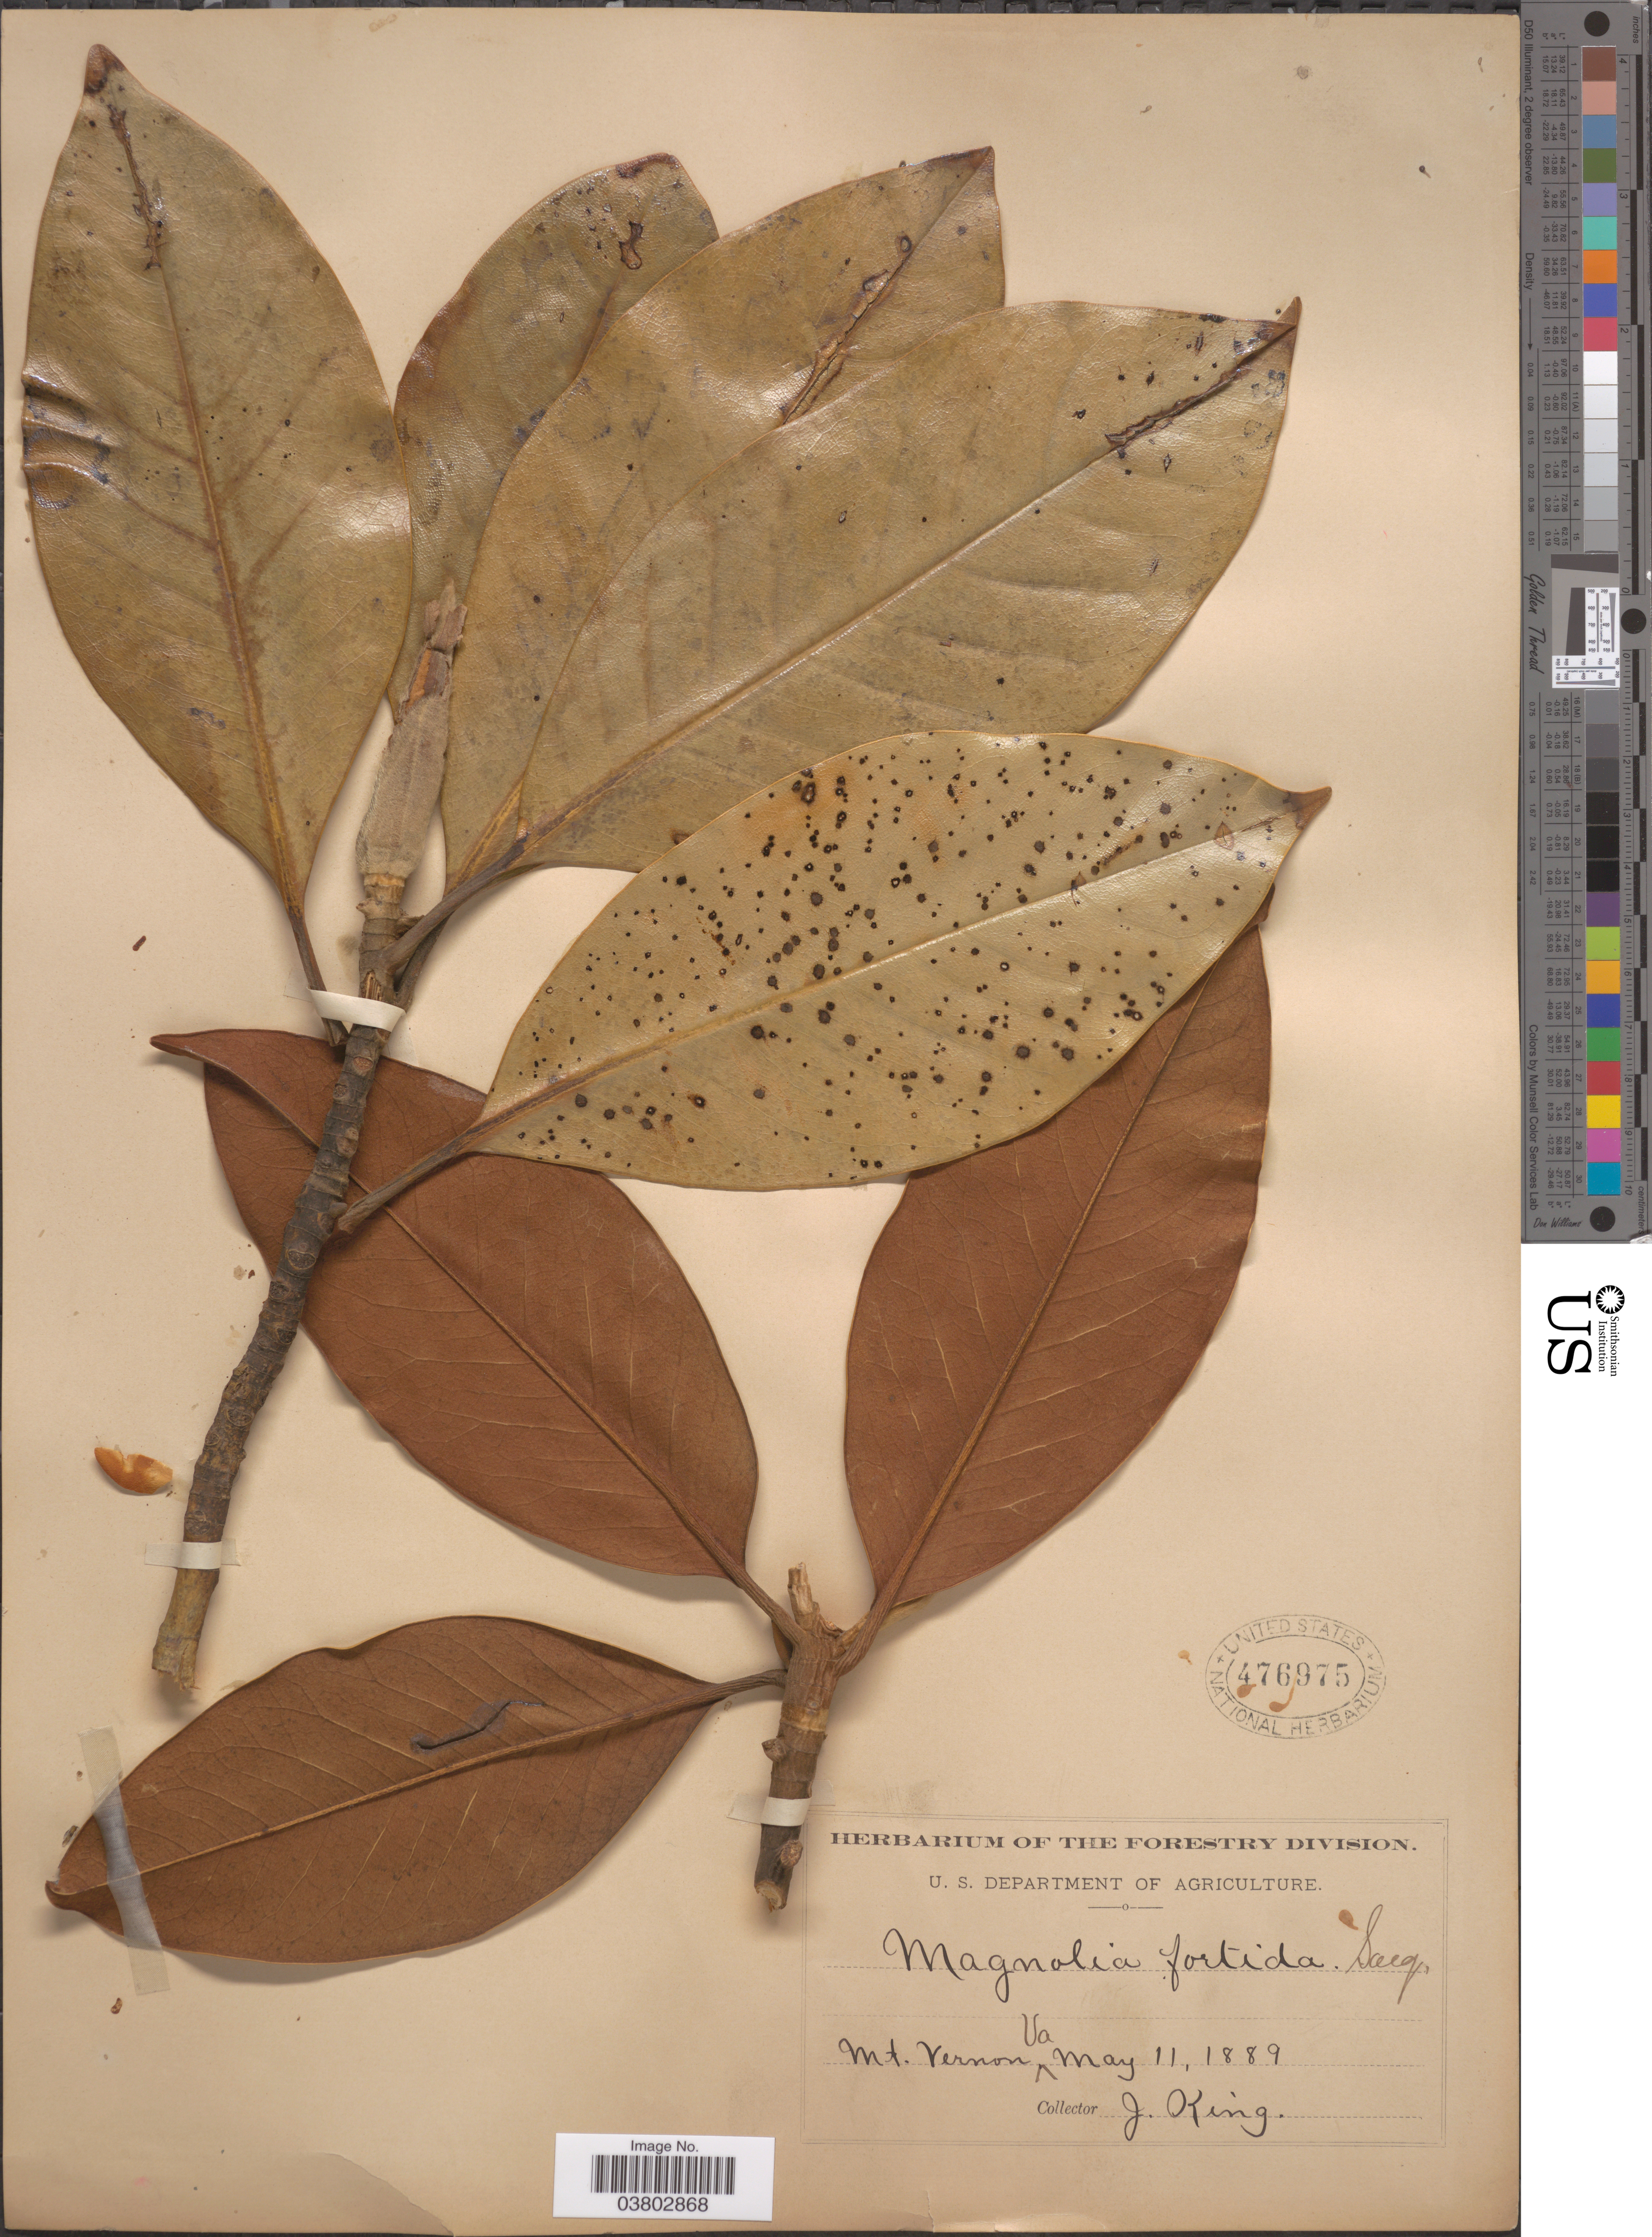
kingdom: Plantae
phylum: Tracheophyta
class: Magnoliopsida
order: Magnoliales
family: Magnoliaceae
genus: Magnolia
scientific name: Magnolia grandiflora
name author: L.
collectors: J. King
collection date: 1889-05-11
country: United States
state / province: Virginia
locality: Mt. Vernon, Va.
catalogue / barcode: US 476975